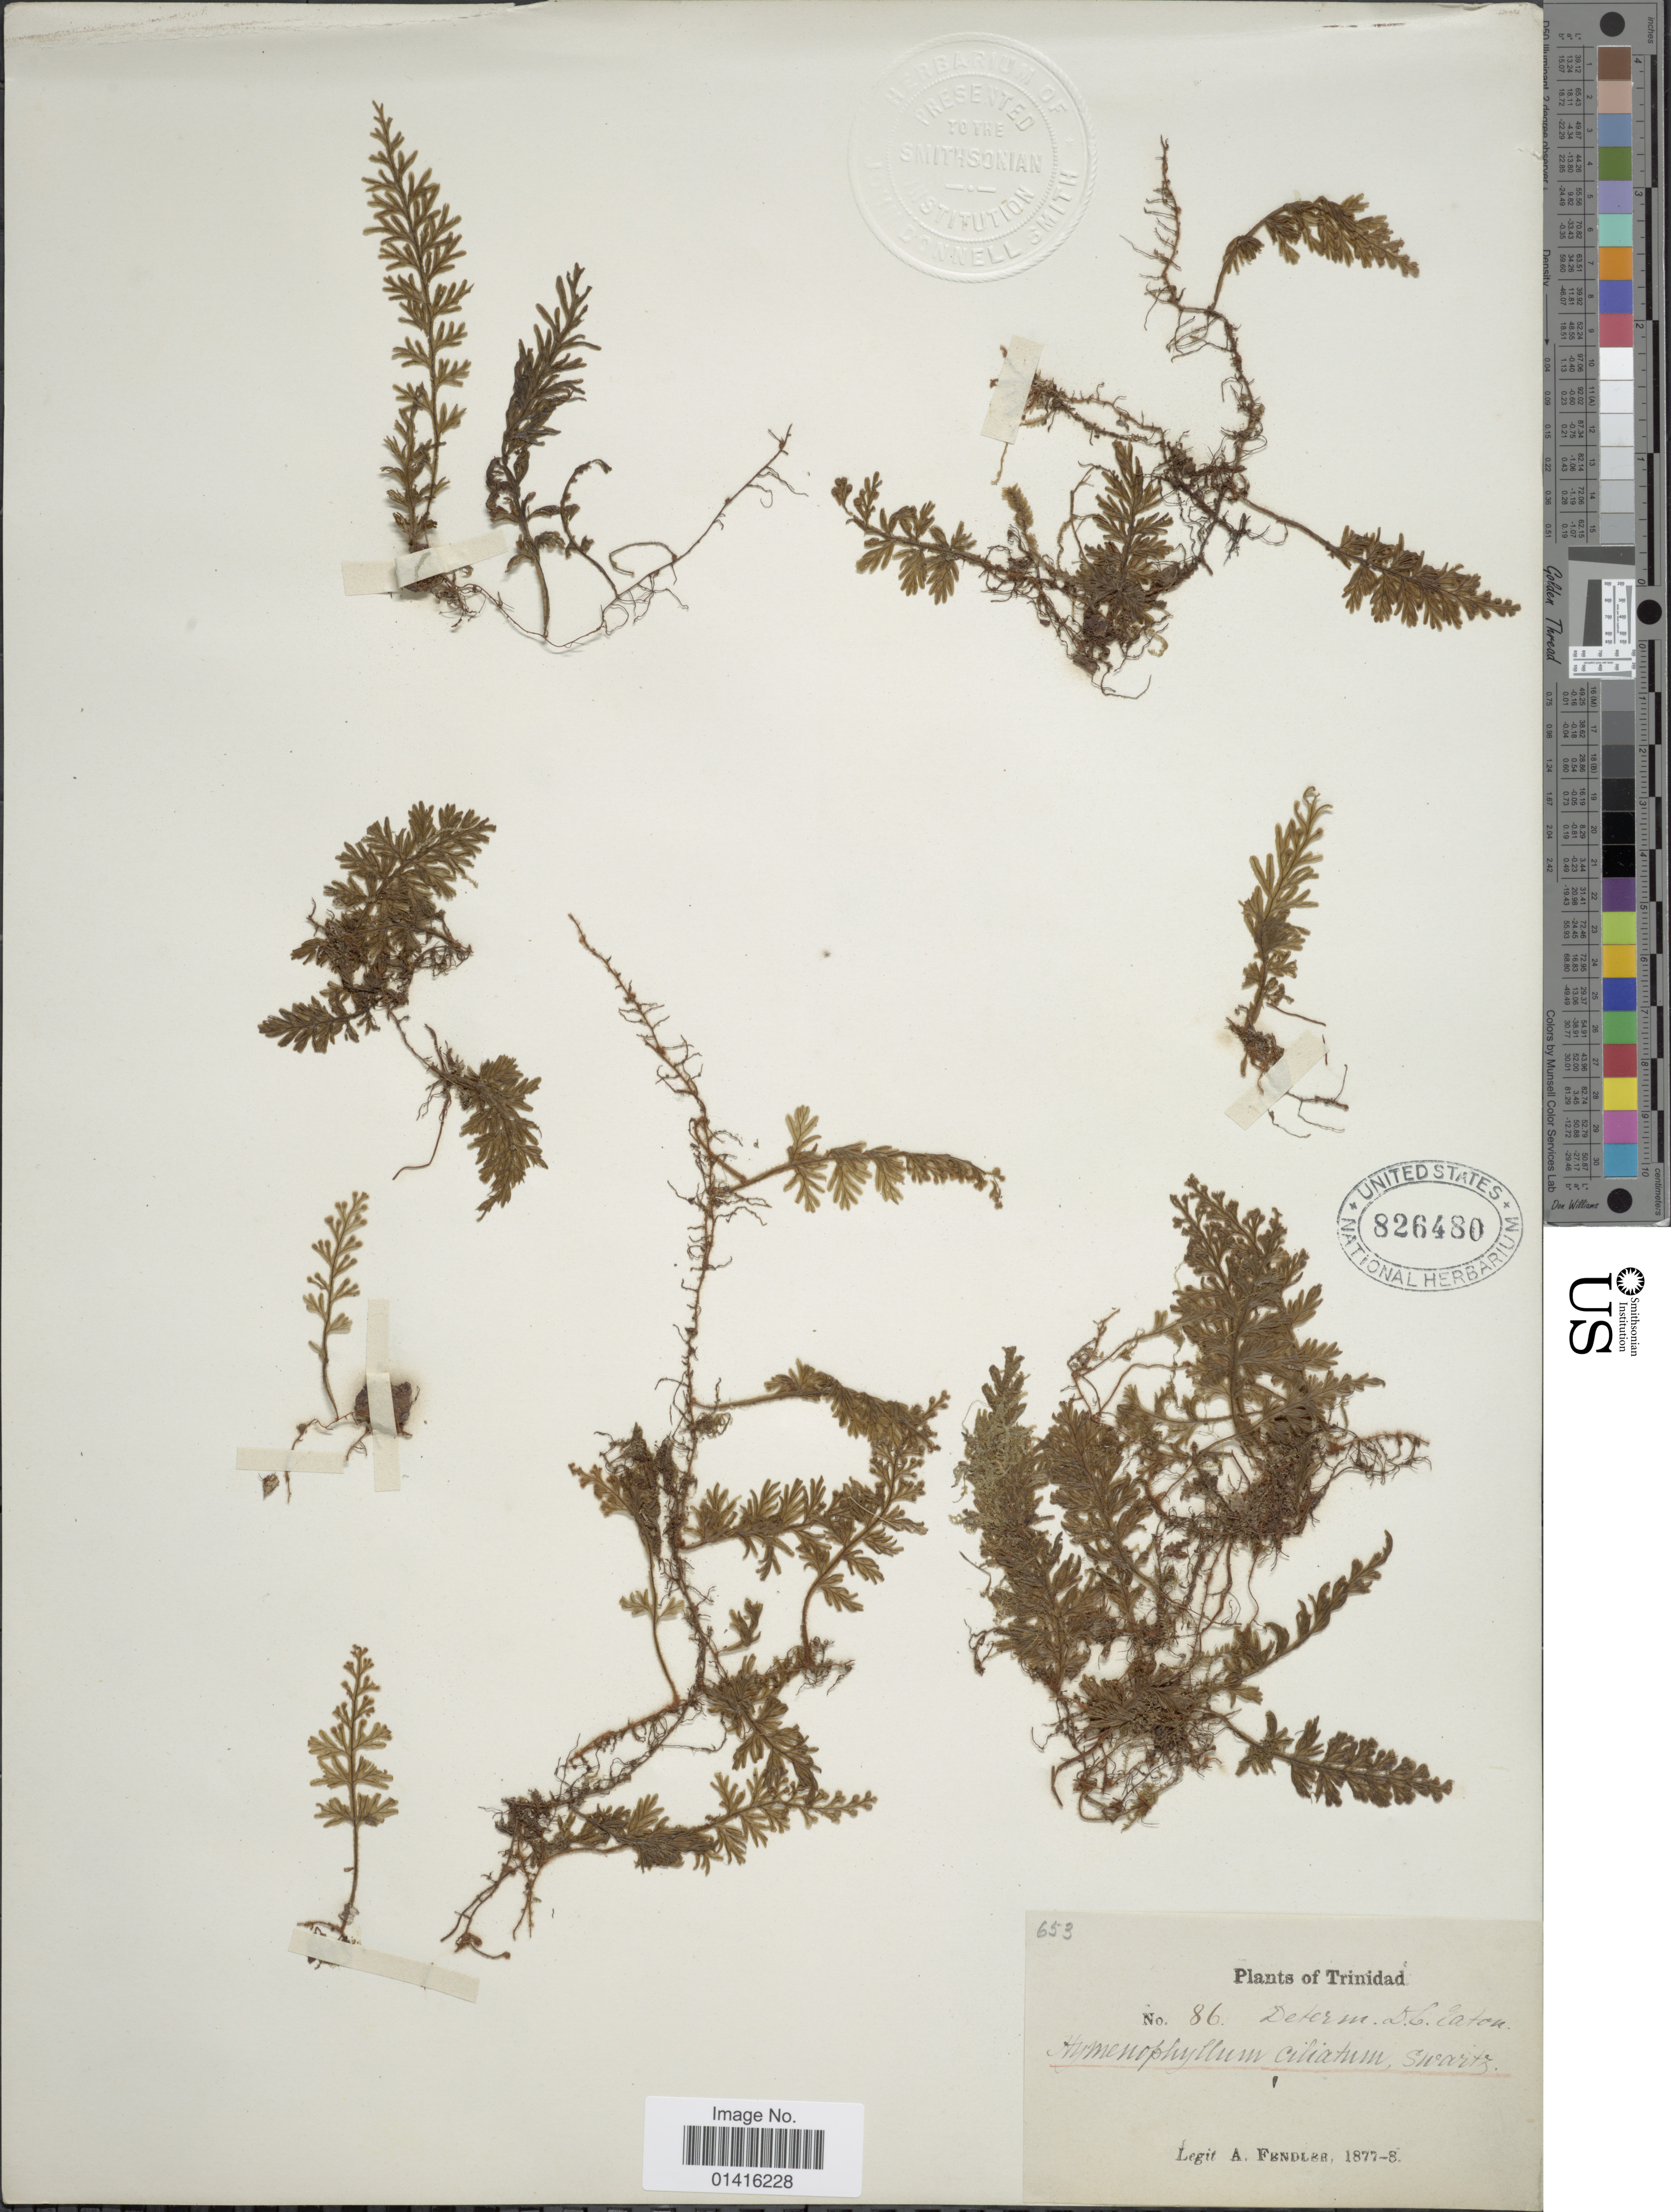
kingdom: Plantae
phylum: Tracheophyta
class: Polypodiopsida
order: Hymenophyllales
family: Hymenophyllaceae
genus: Hymenophyllum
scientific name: Hymenophyllum hirsutum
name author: (L.) Sw.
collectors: A. Fendler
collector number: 86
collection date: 1877/1888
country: Trinidad and Tobago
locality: Trinidad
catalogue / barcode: US 826480